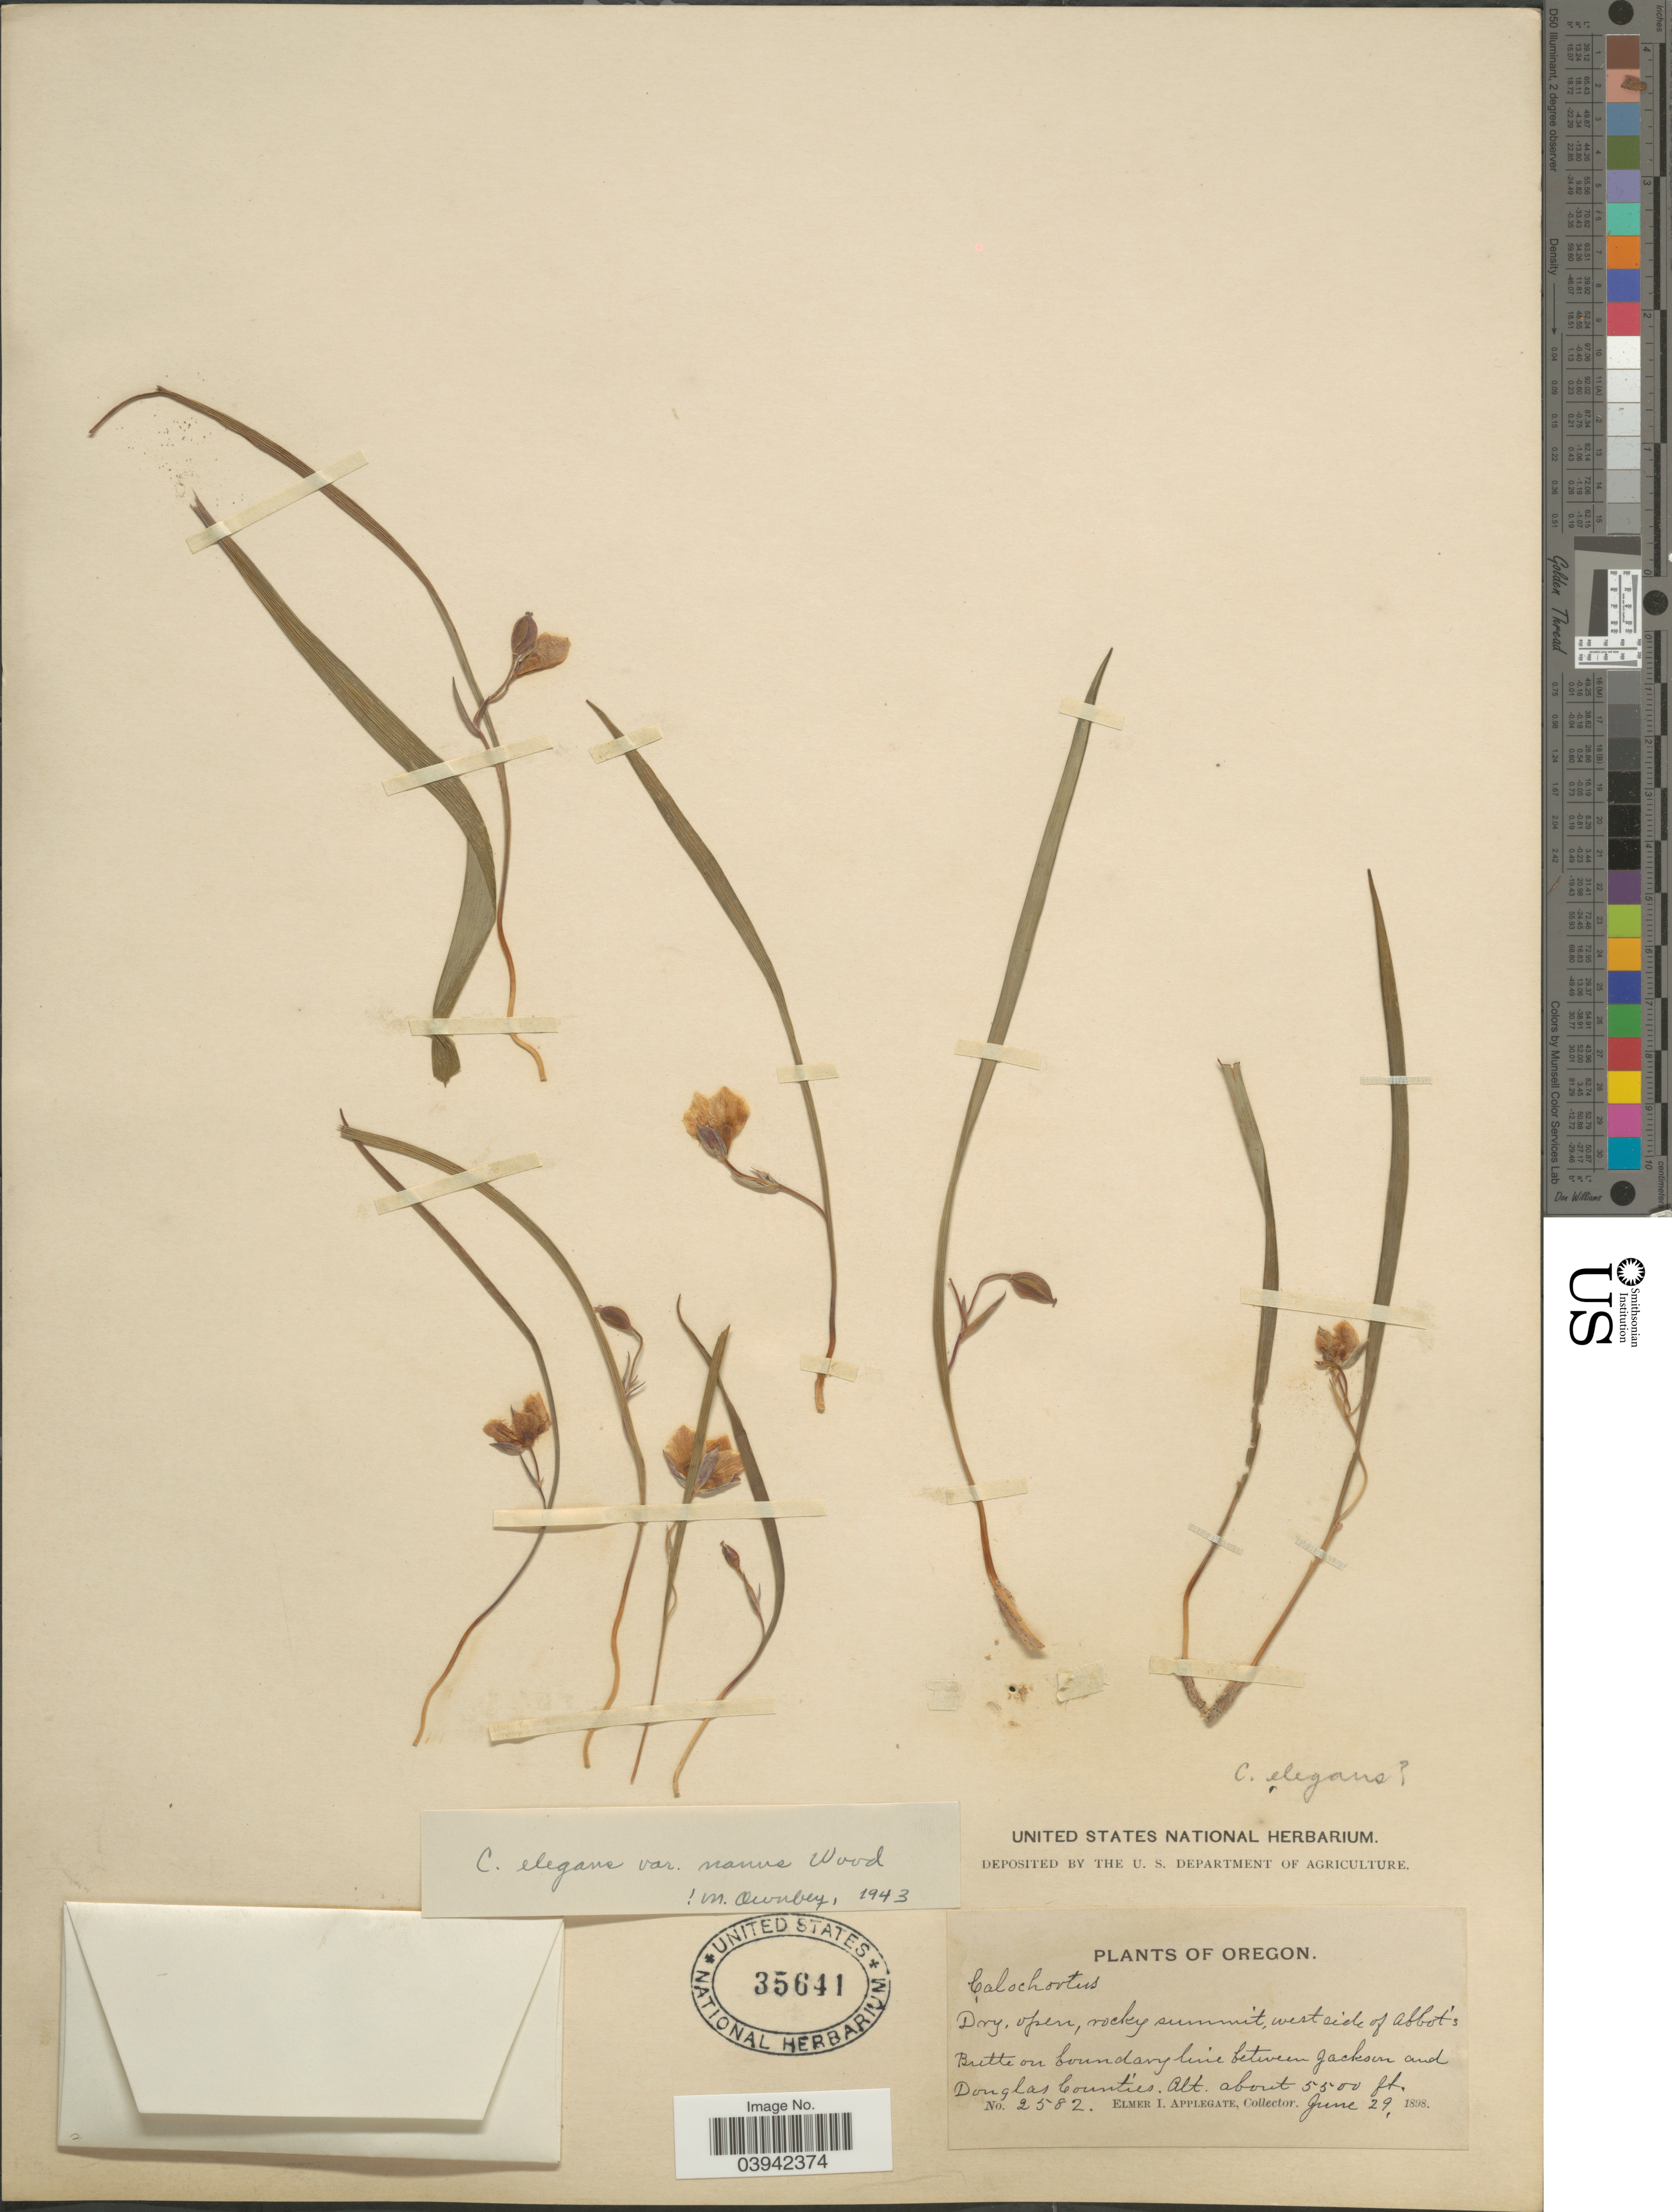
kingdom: Plantae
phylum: Tracheophyta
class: Liliopsida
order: Liliales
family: Liliaceae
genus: Calochortus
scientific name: Calochortus elegans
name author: Pursh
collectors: E. I. Applegate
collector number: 2582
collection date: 1898-06-29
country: United States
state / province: Oregon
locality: Dry, open, rocky summit, west side of Abbot's Butte on boundary line between Jackson and Douglas Counties.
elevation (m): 1676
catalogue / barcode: US 35641